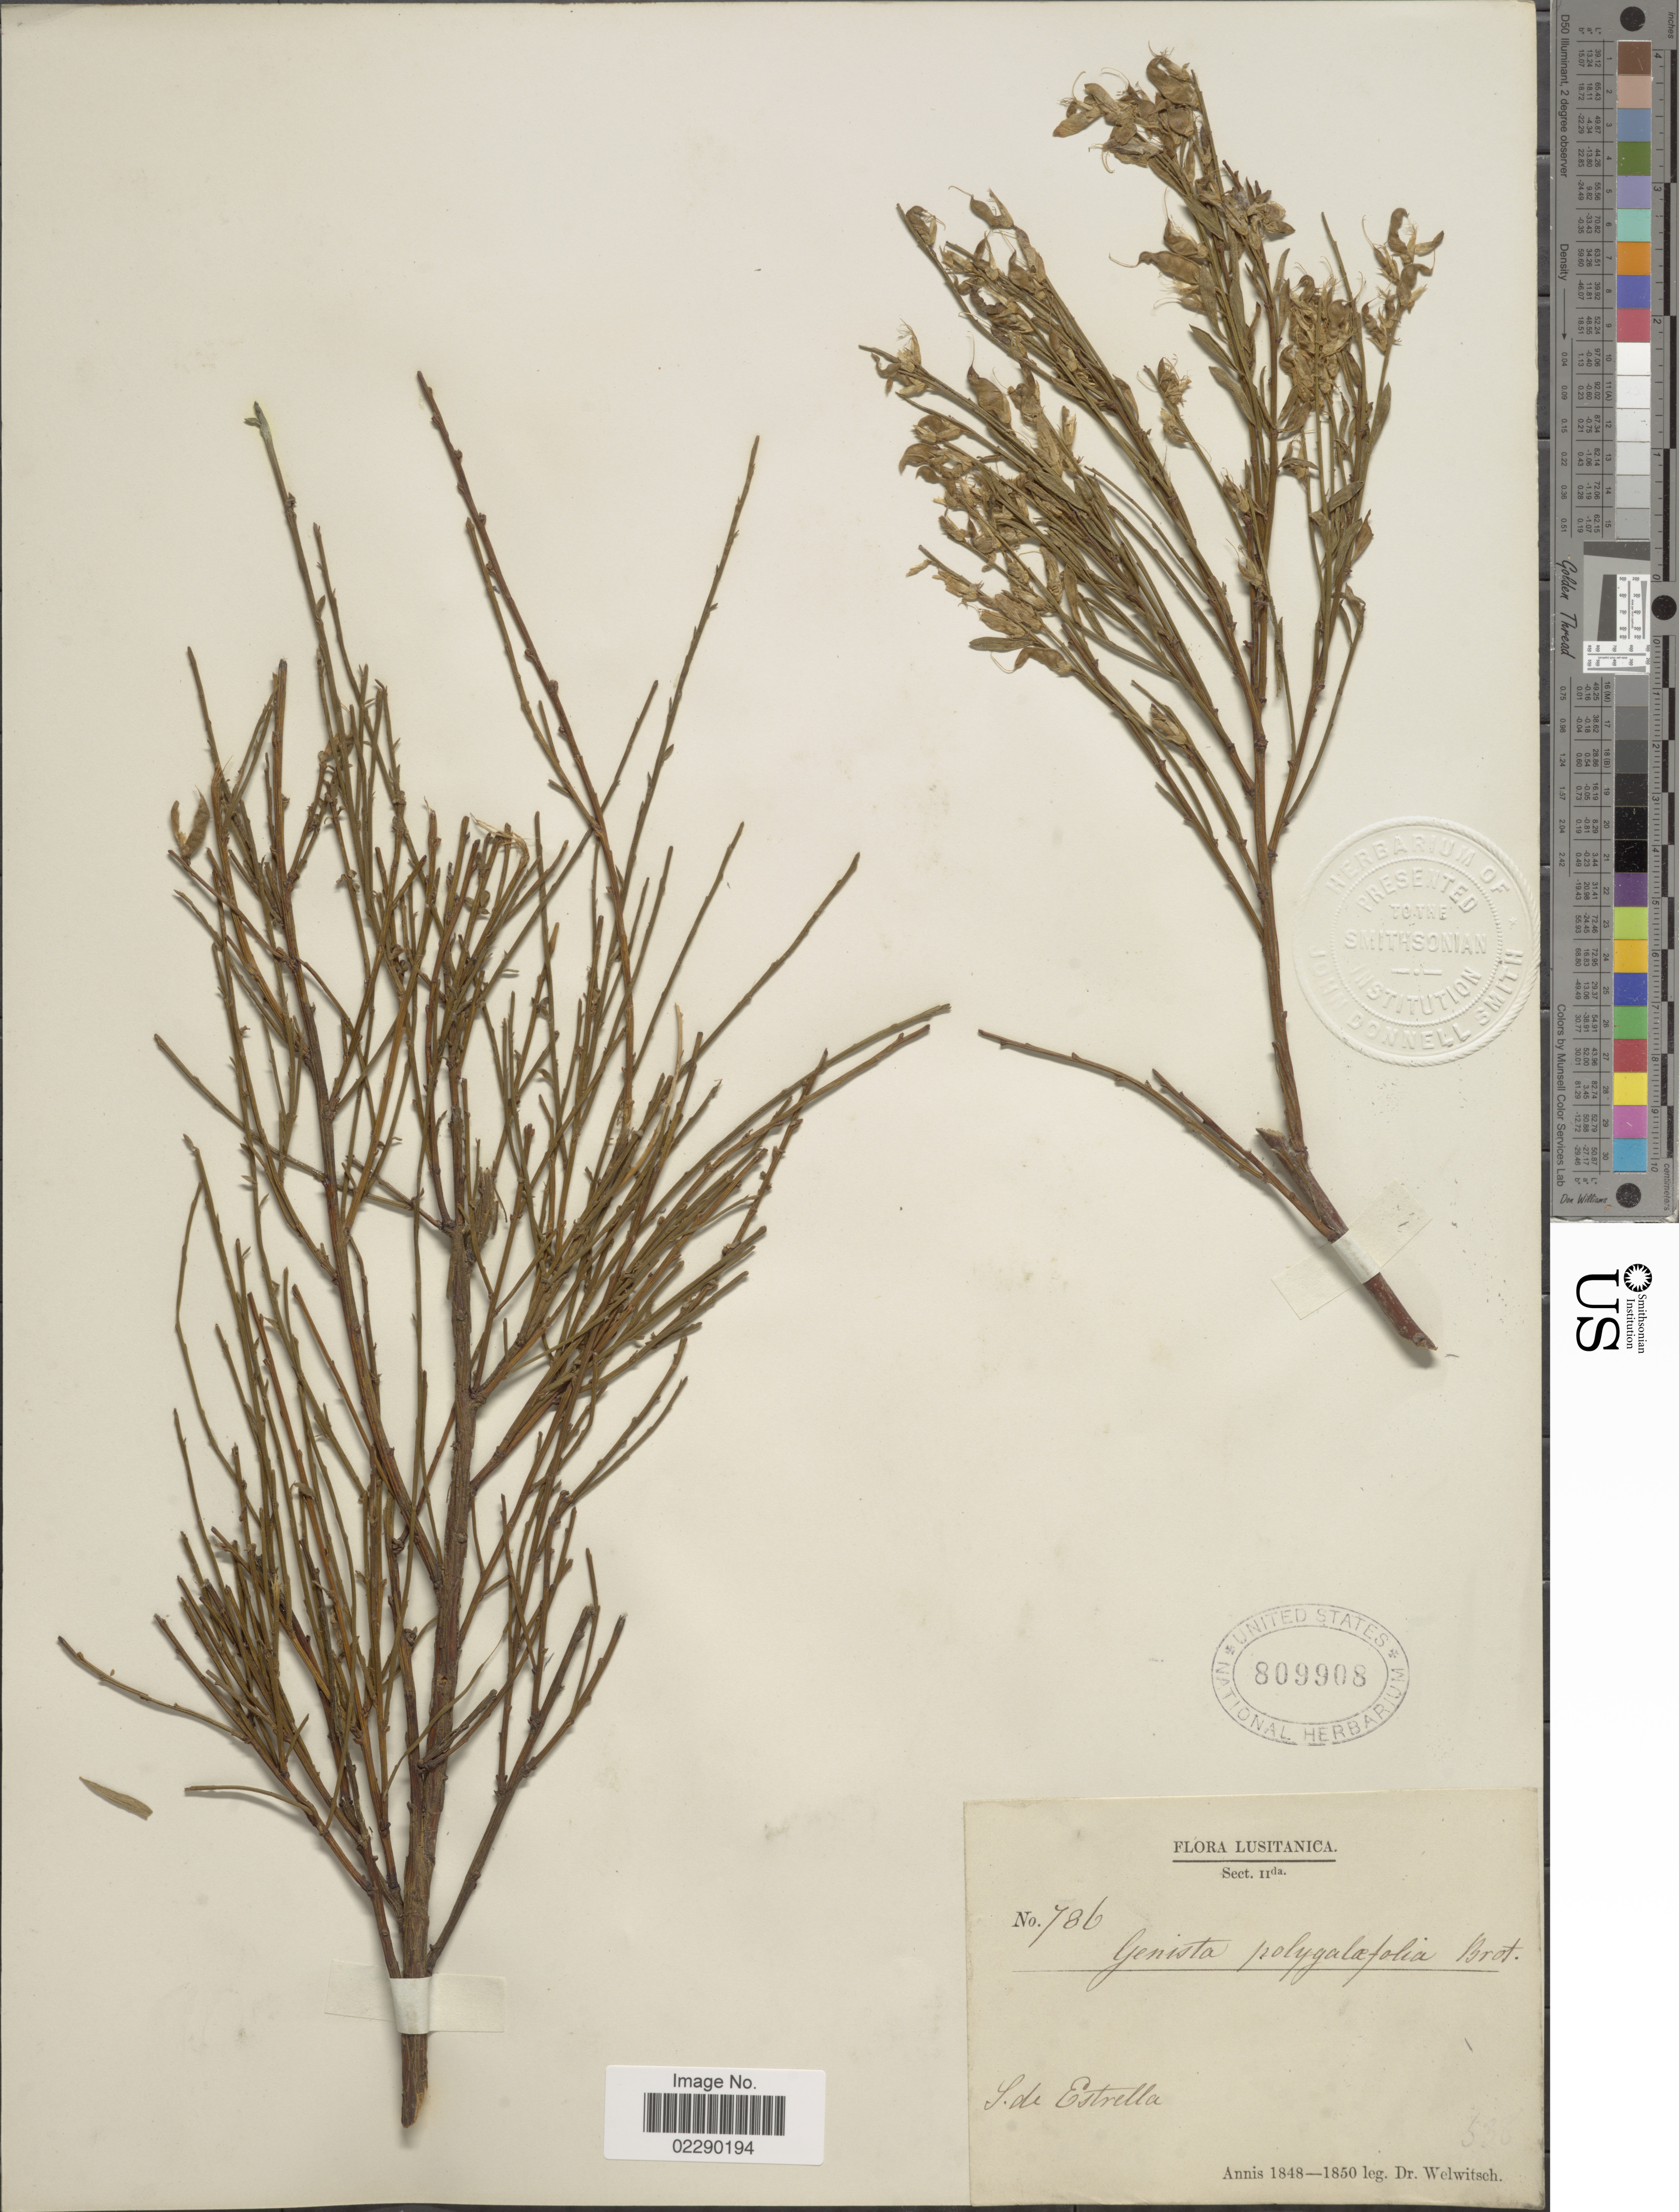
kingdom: Plantae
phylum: Tracheophyta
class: Magnoliopsida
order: Fabales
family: Fabaceae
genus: Genista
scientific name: Genista florida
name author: L.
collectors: -. Welwitsch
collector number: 786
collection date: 1848/1850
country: Portugal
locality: Lusitanica, S. de Estrella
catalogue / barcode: US 809908